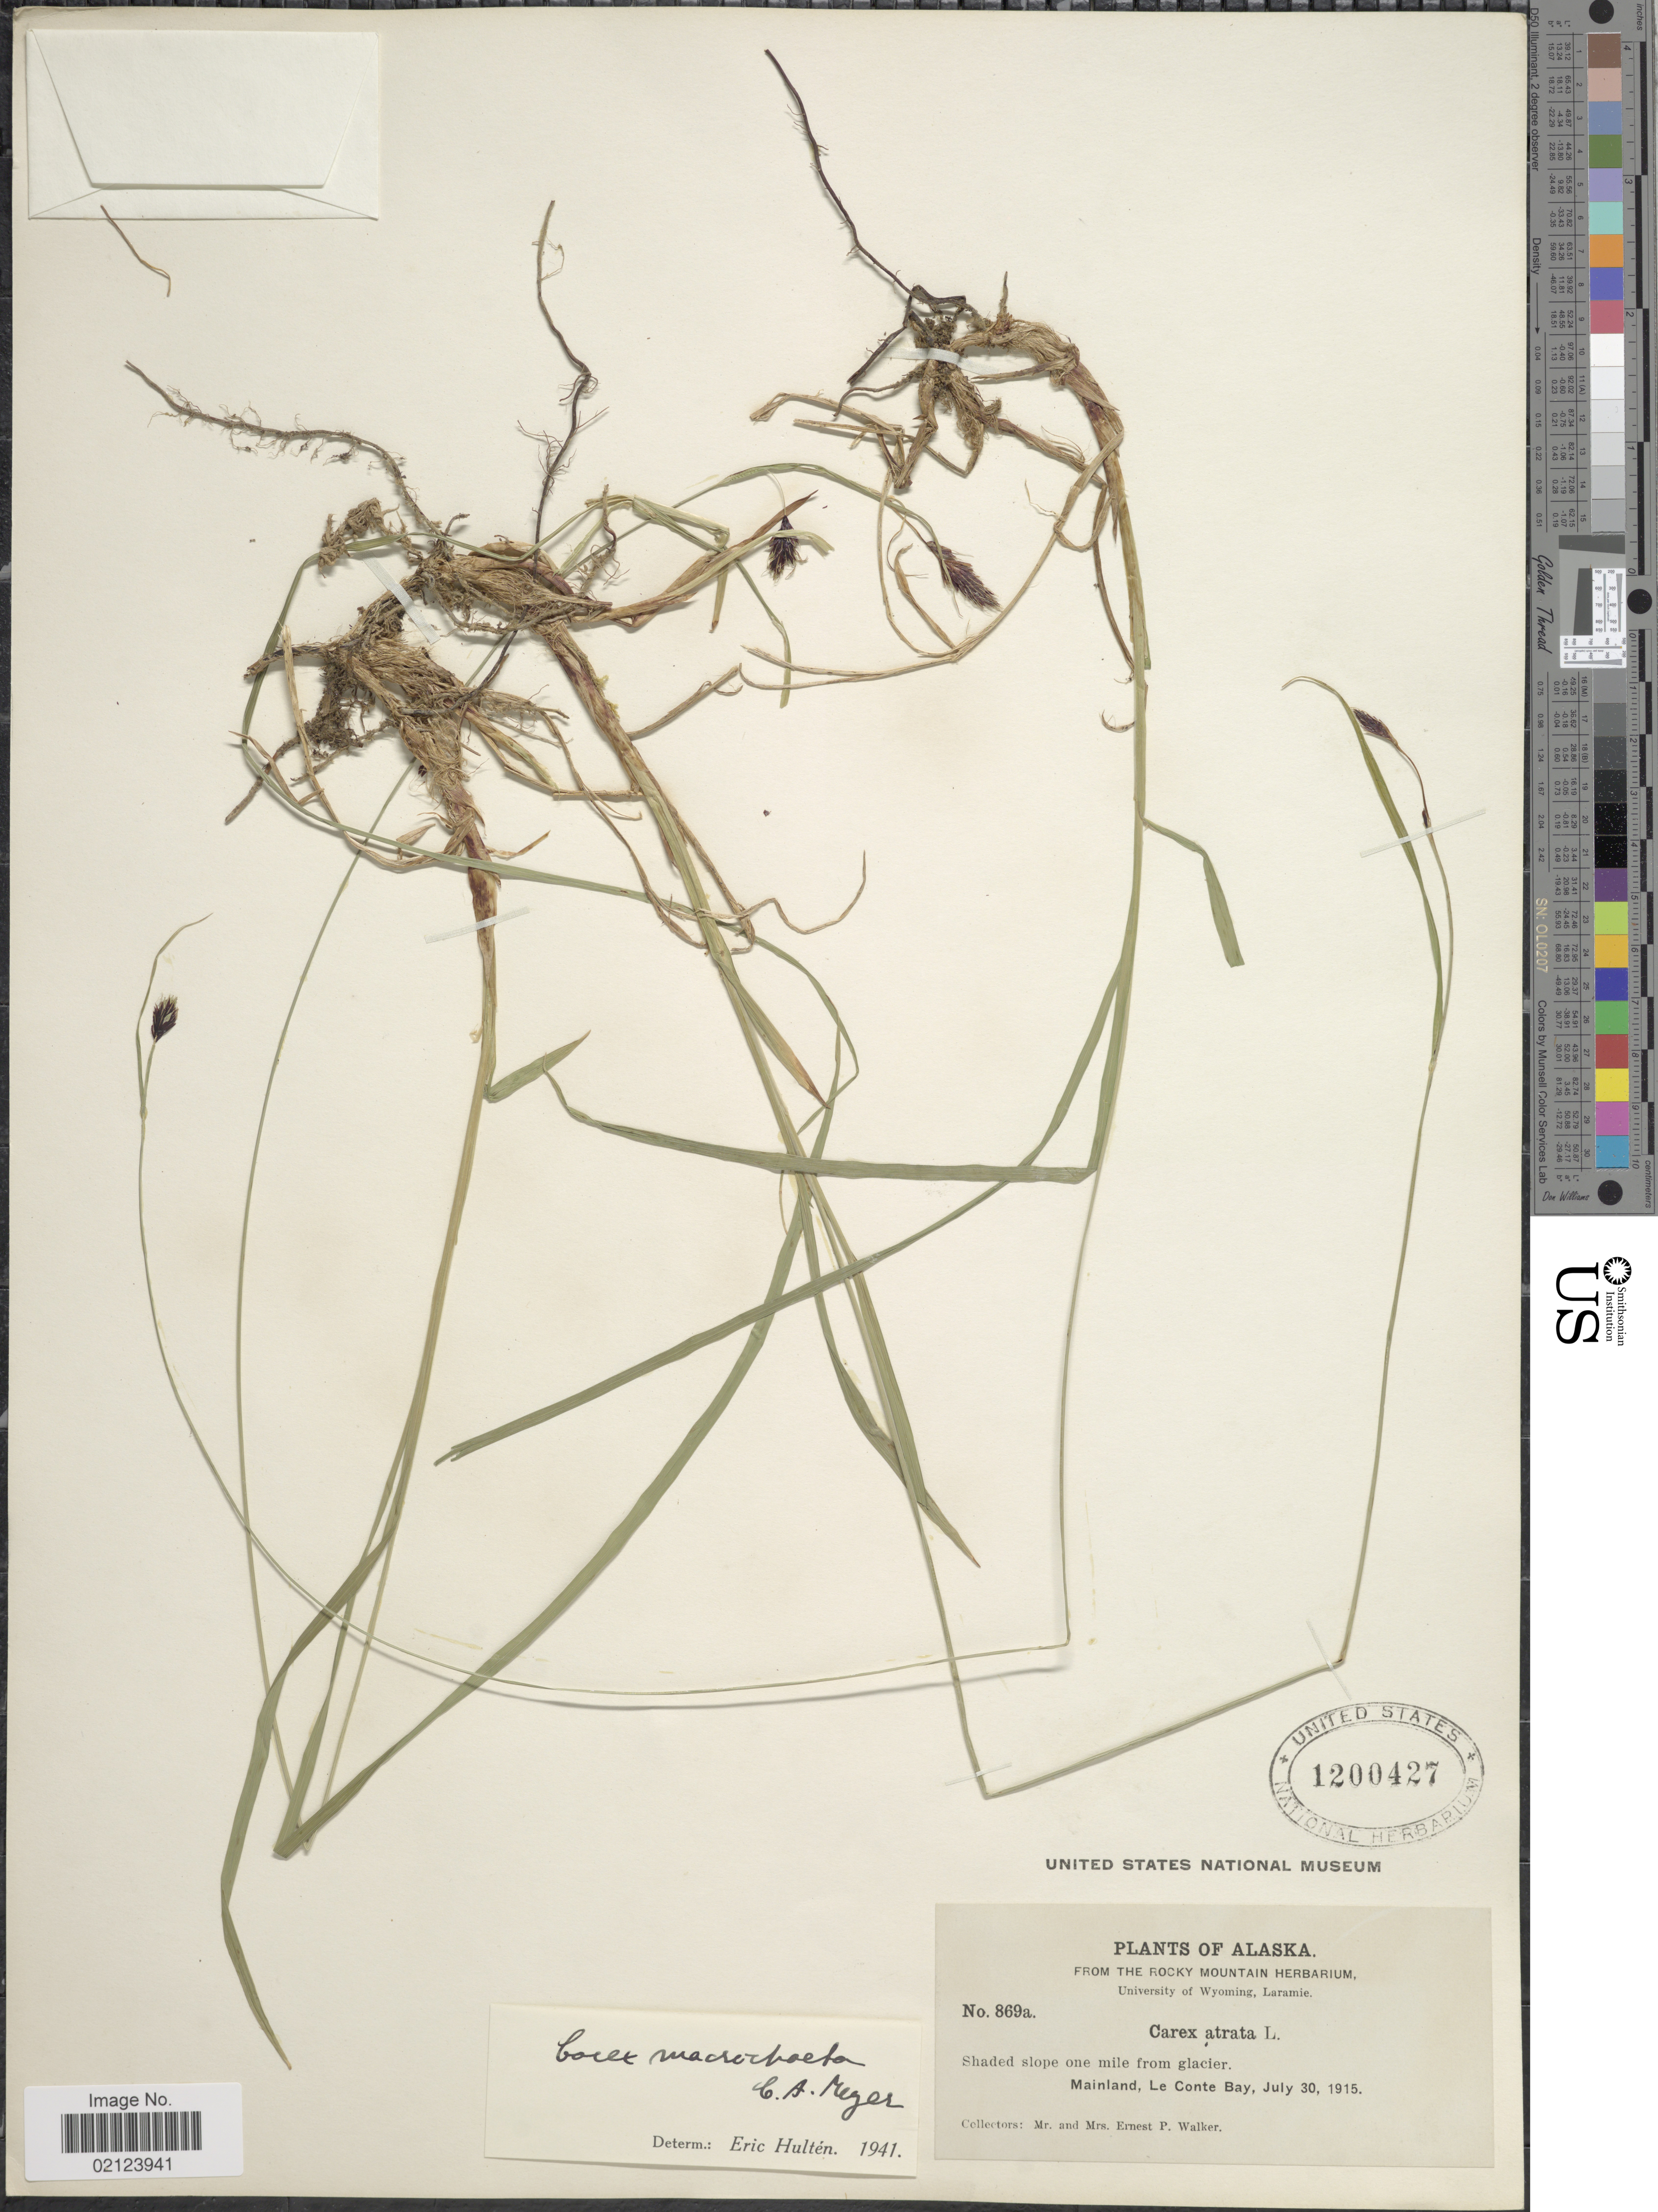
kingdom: Plantae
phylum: Tracheophyta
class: Liliopsida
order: Poales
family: Cyperaceae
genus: Carex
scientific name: Carex macrochaeta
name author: C.A. Mey.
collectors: E. P. Walker & E. Walker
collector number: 869A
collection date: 1915-07-30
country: United States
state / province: Alaska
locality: Shaded slope one mile from galcier. Mainland, Le Conte Bay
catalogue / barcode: US 1200427